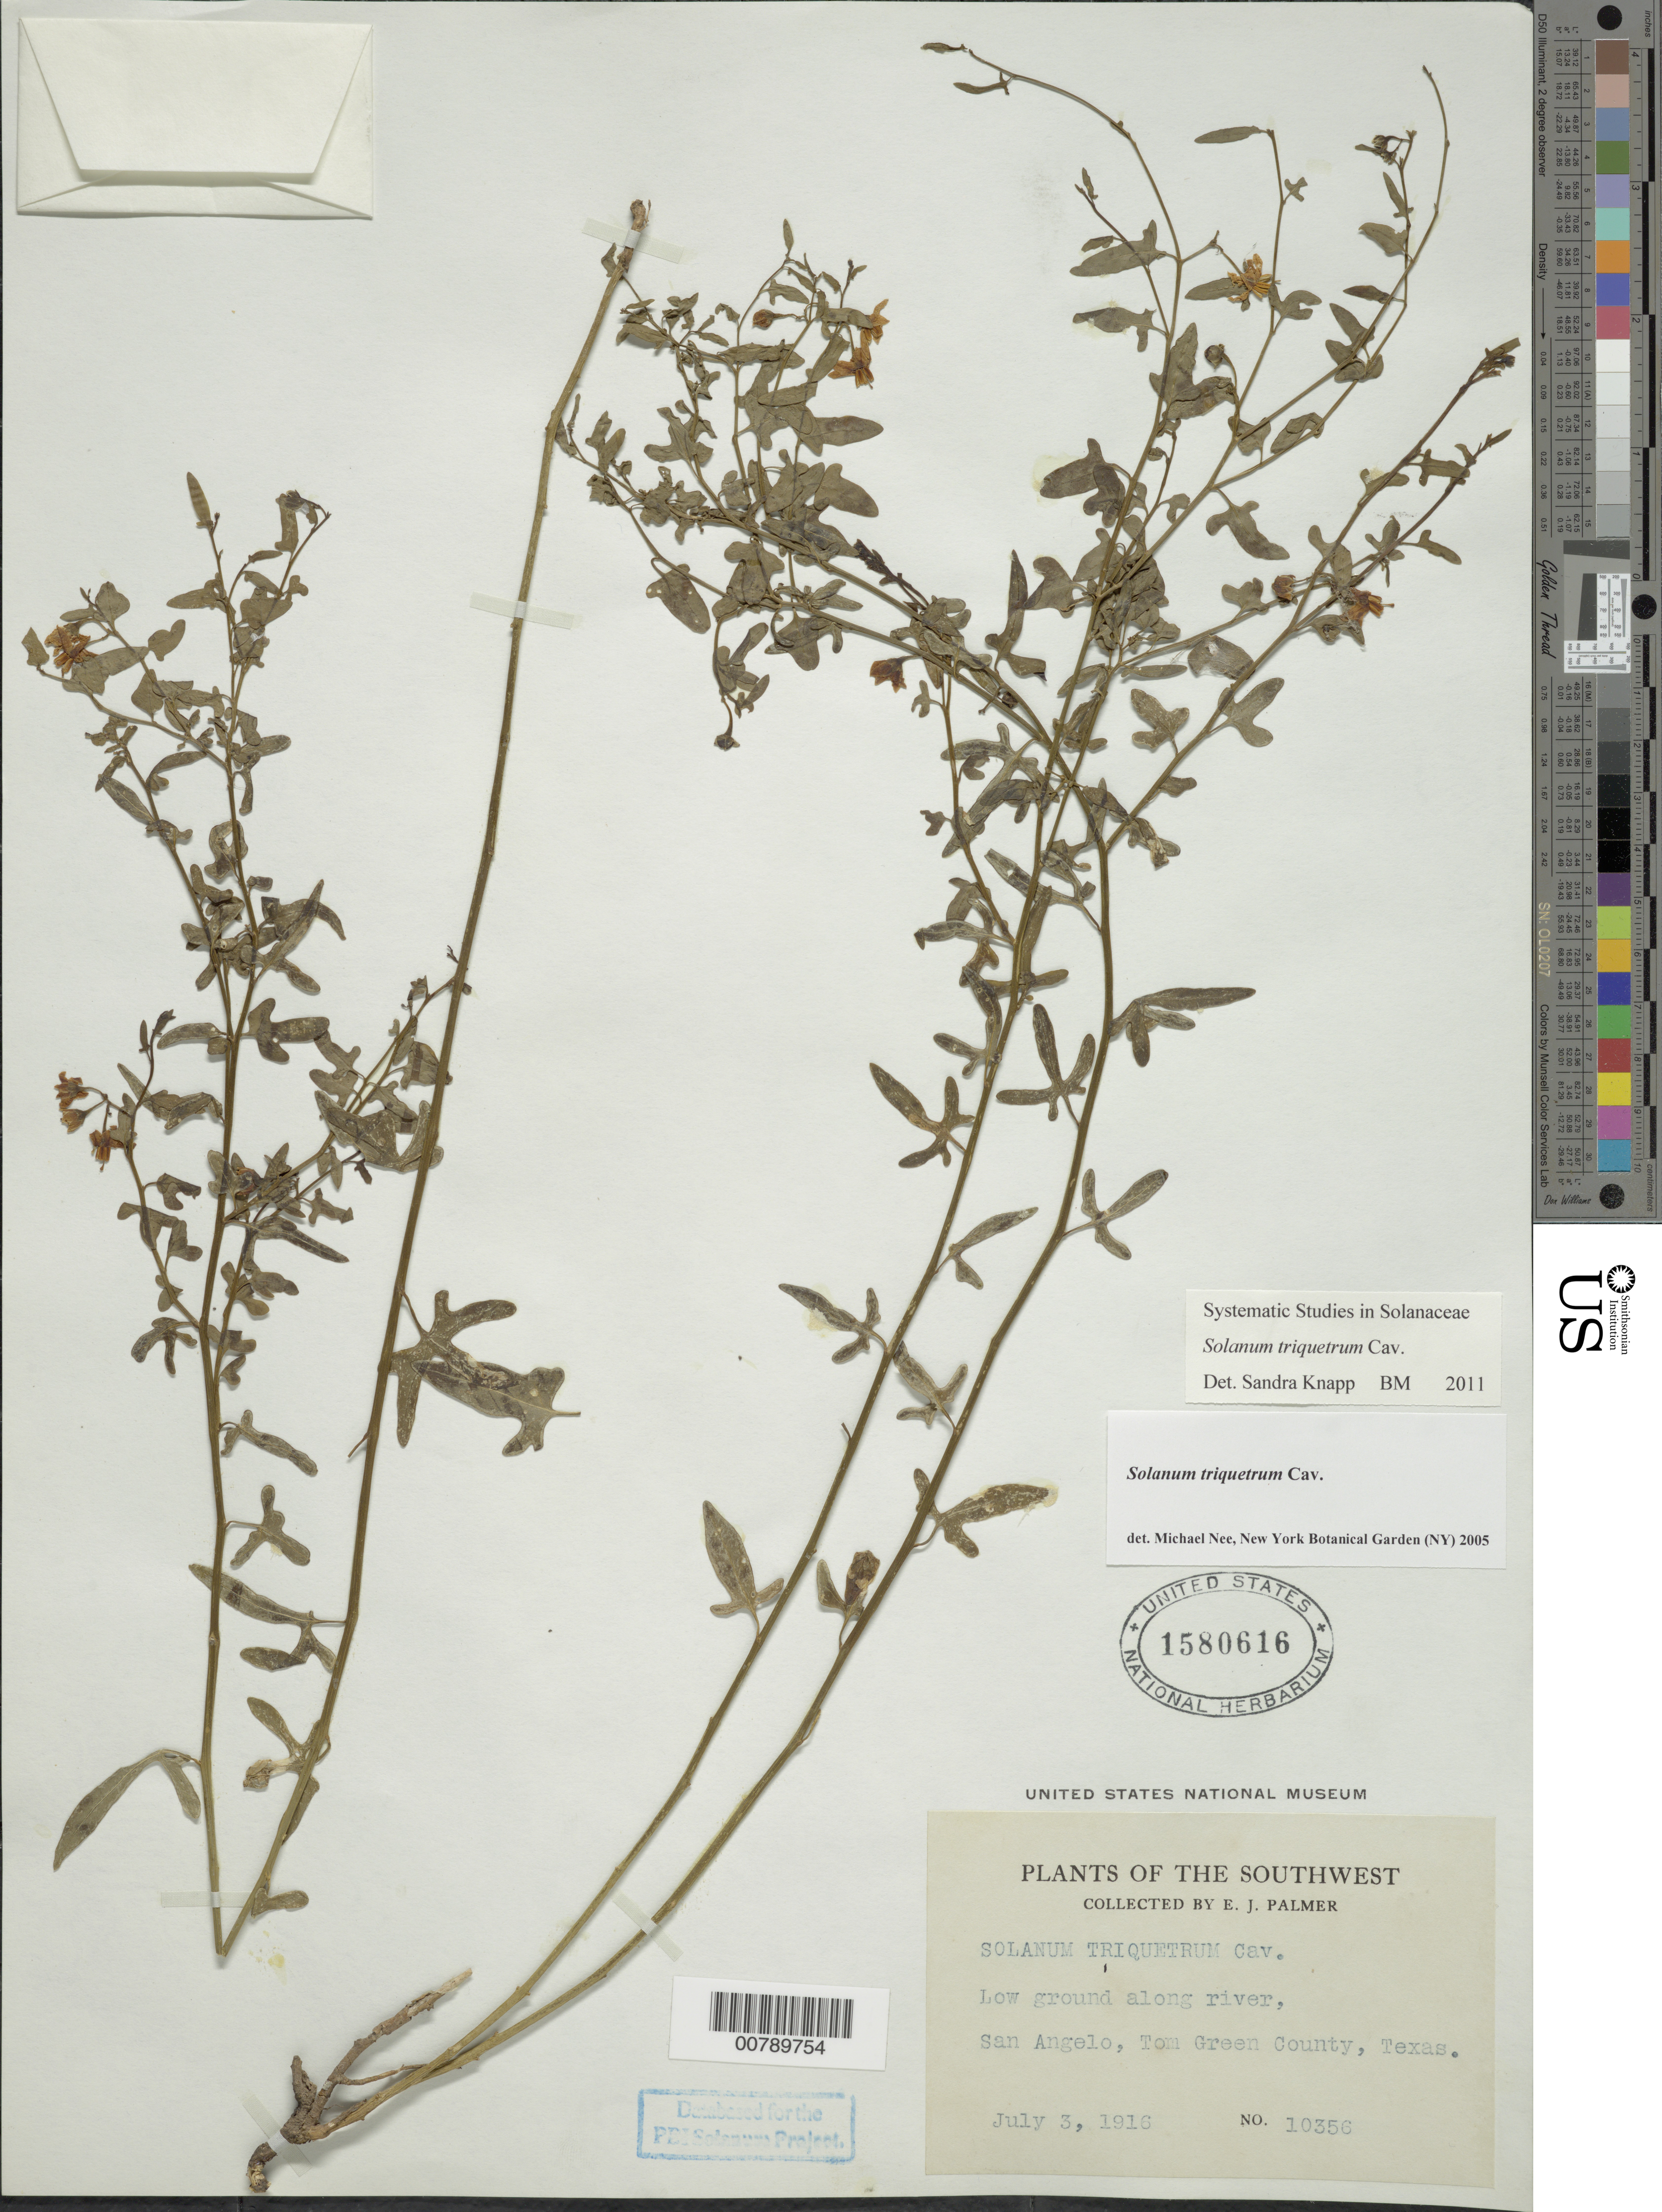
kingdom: Plantae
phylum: Tracheophyta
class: Magnoliopsida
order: Solanales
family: Solanaceae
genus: Solanum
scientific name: Solanum triquetrum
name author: Cav.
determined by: Knapp, S. D.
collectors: E. Palmer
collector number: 10356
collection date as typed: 3 Jul 1916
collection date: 1916-07-03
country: United States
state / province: Texas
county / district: Tom Green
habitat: low ground along river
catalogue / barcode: US 1580616